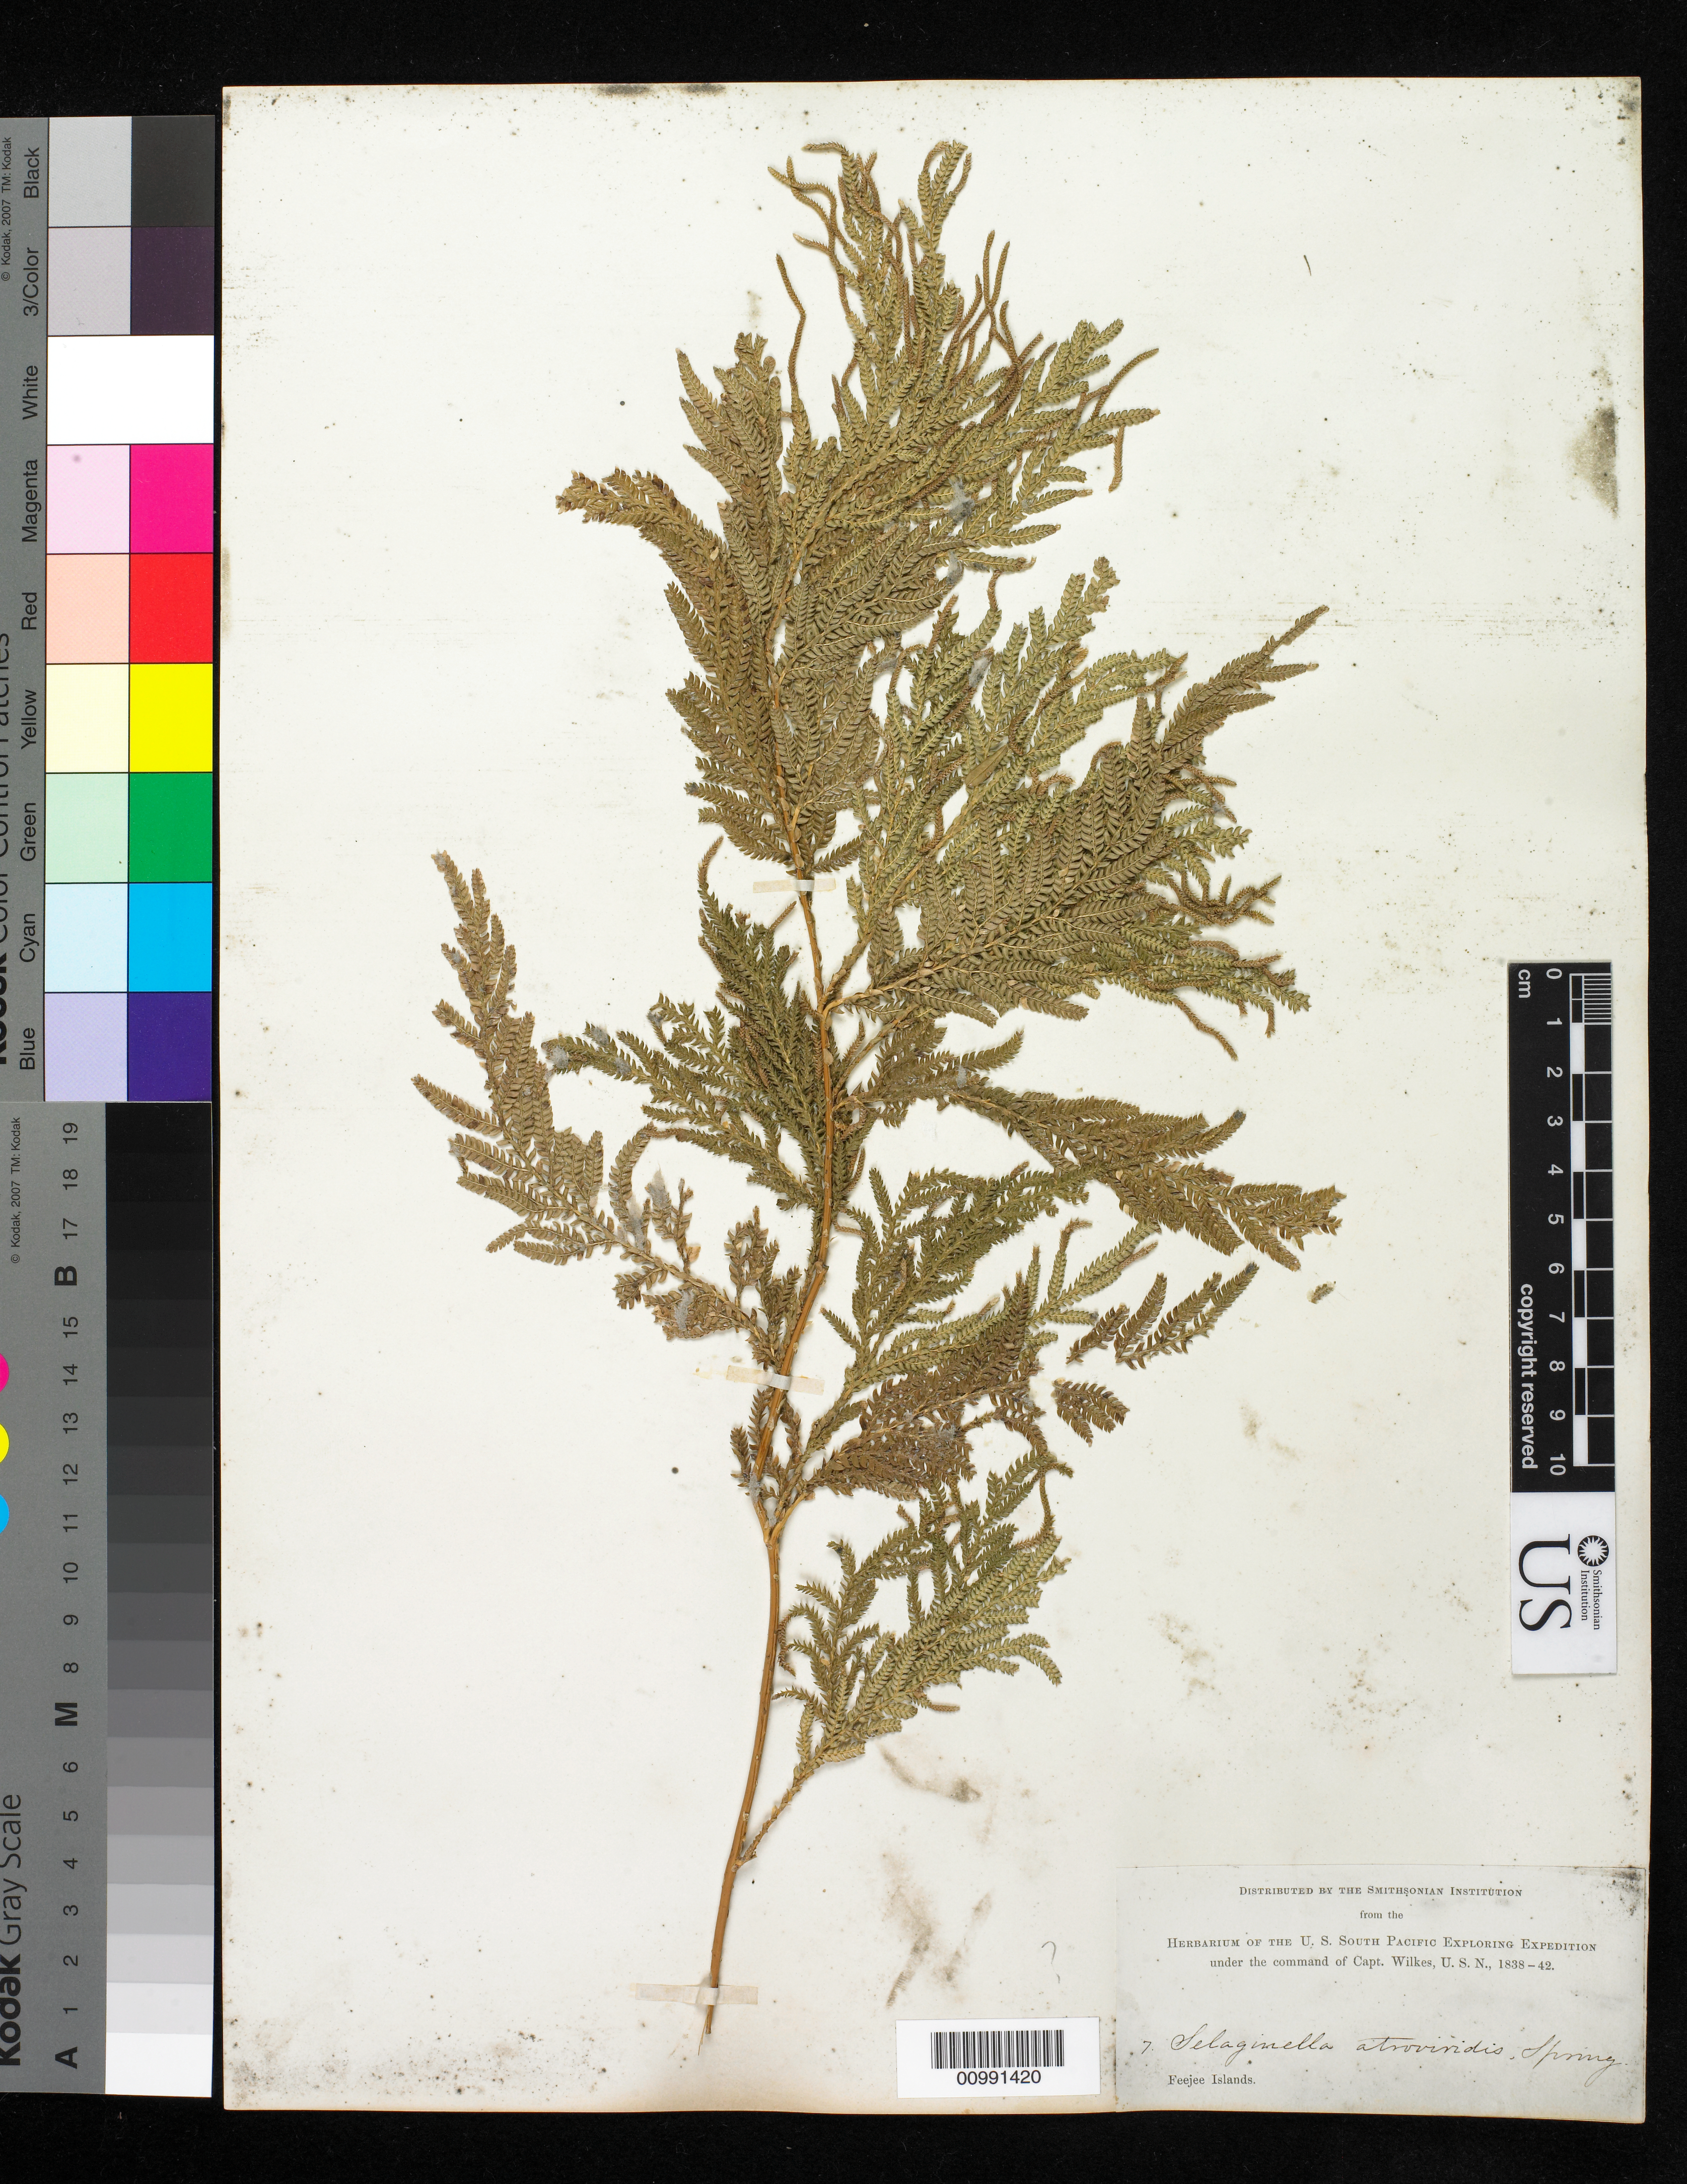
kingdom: Plantae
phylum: Tracheophyta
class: Lycopodiopsida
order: Selaginellales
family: Selaginellaceae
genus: Selaginella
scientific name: Selaginella reineckei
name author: Hieron.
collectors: Wilkes Explor. Exped.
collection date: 1838/1842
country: Fiji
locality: Fiji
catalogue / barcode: US 98686